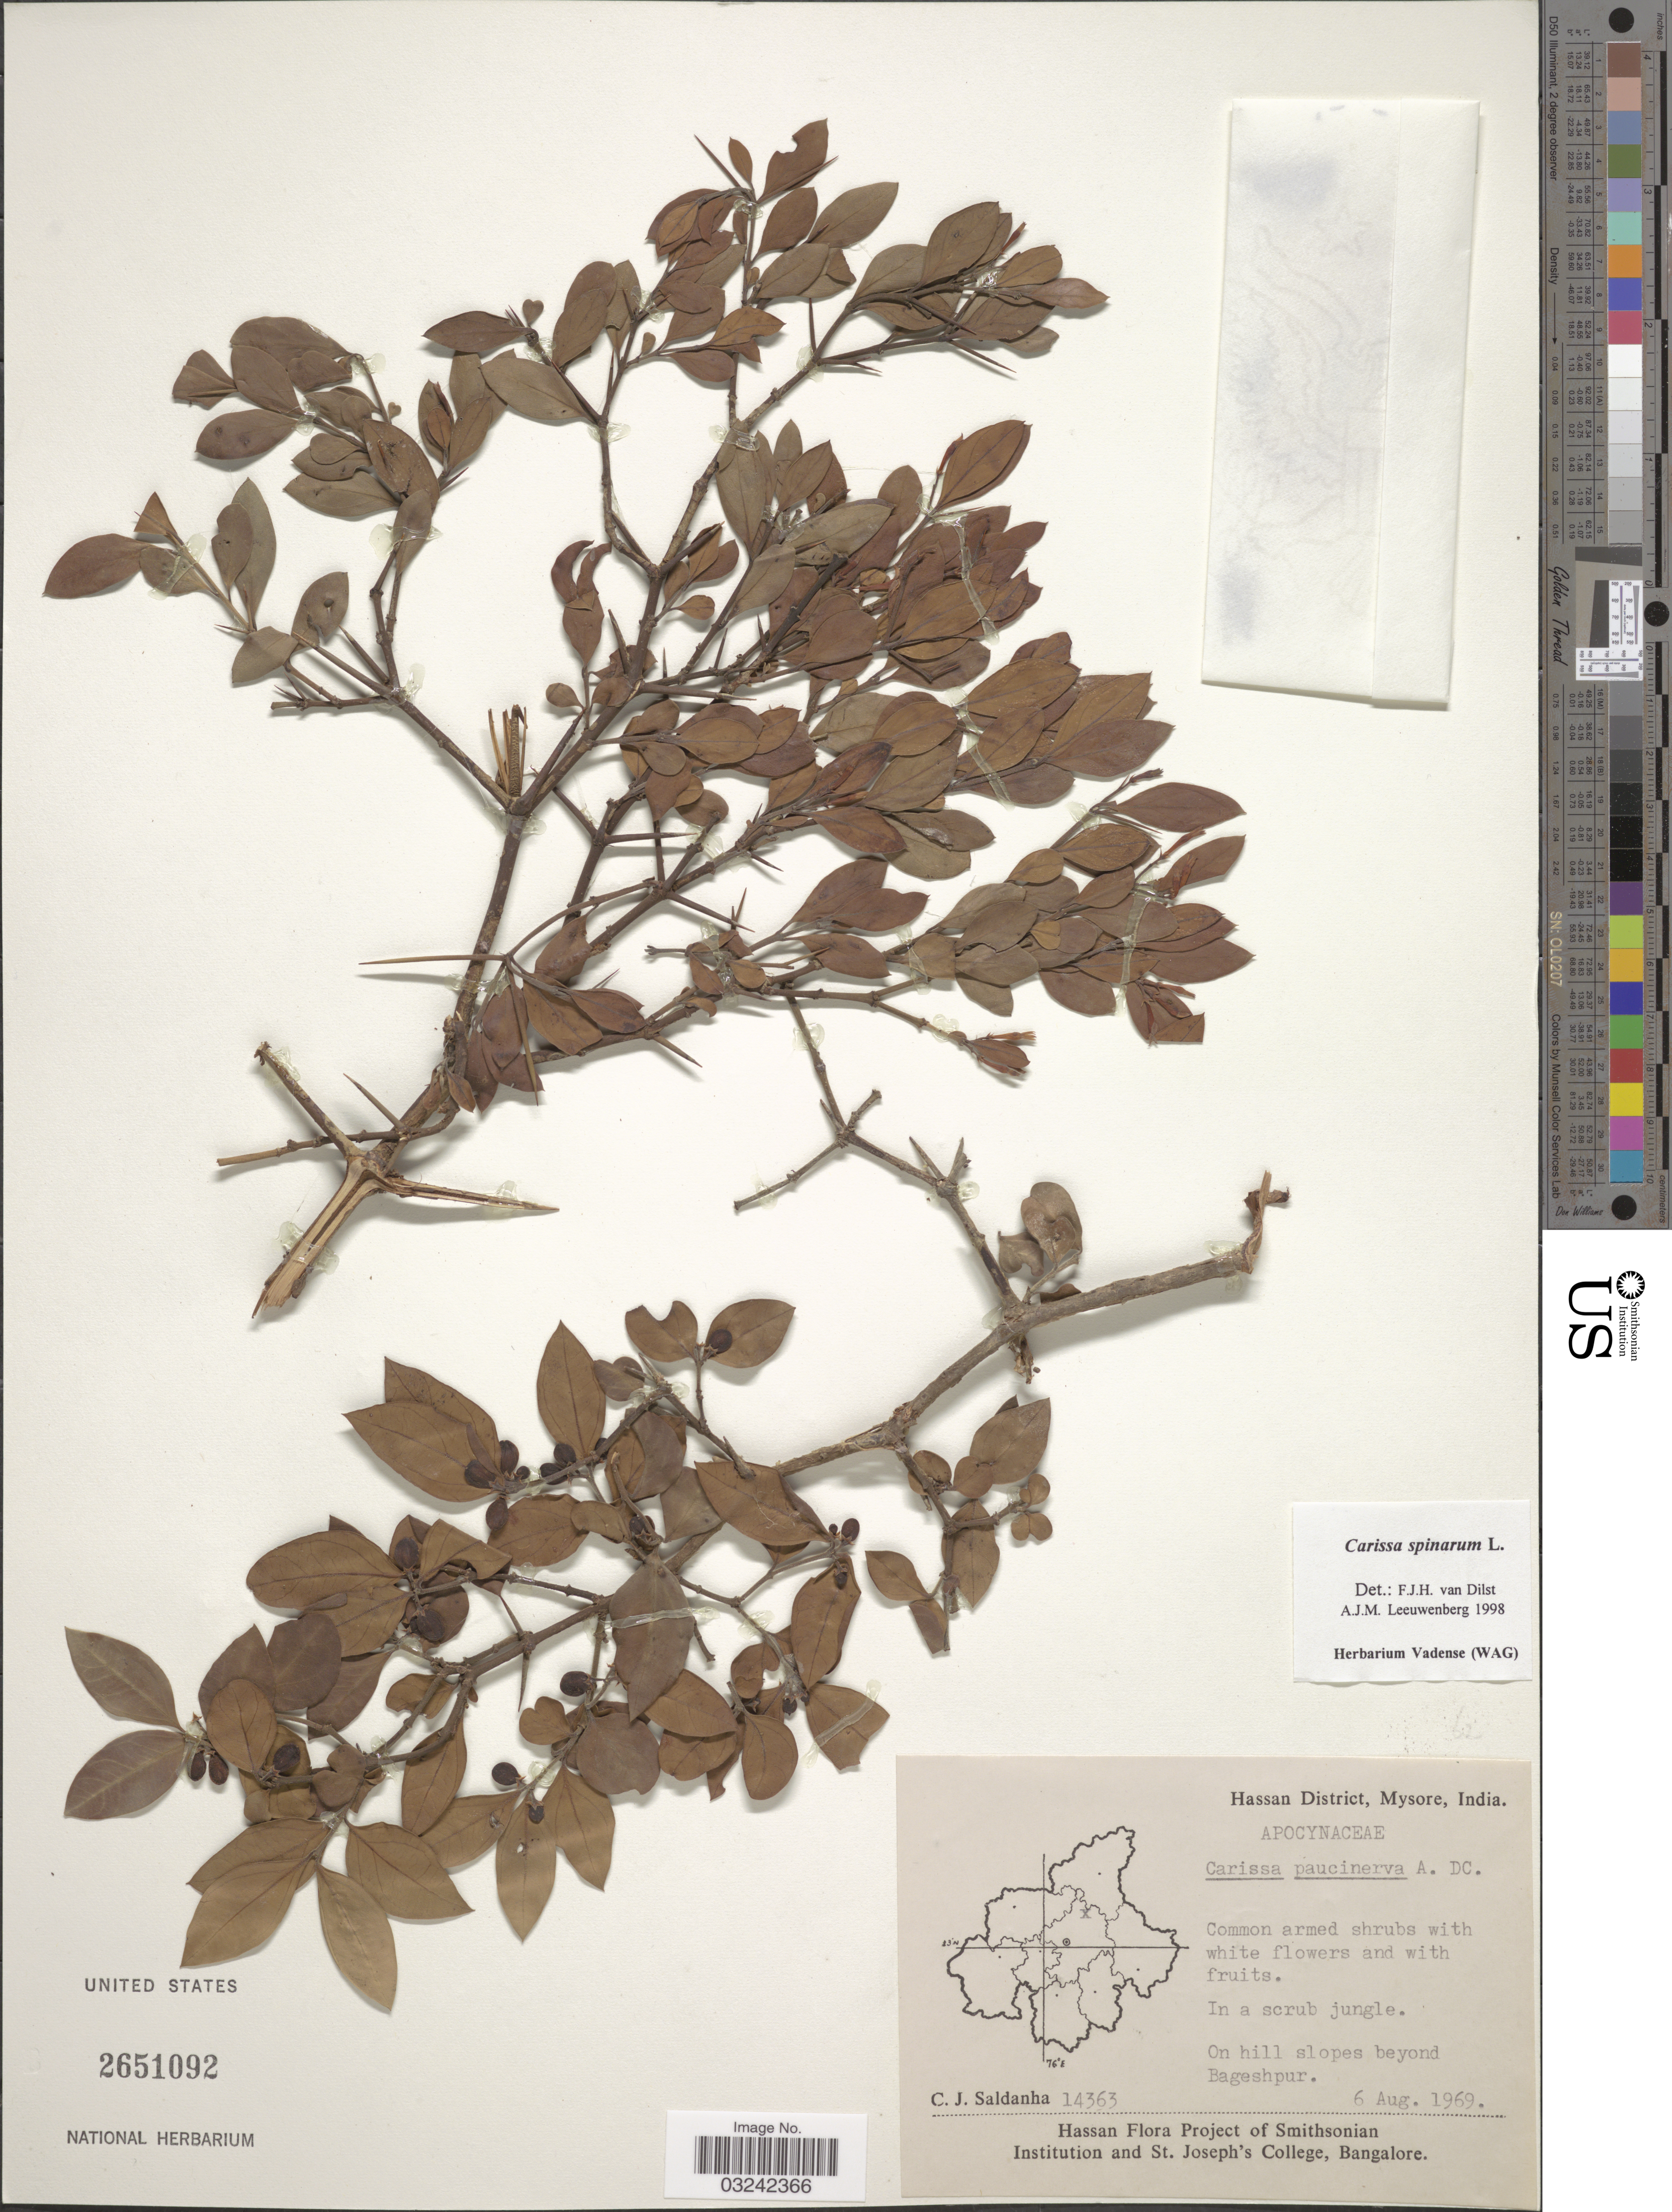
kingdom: Plantae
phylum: Tracheophyta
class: Magnoliopsida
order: Gentianales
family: Apocynaceae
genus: Carissa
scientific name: Carissa spinarum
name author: L.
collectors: C. J. Saldanha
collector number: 14363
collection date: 1969-08-06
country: India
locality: Hassan District, Mysore. On hill slopes beyond Bageshpur.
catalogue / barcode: US 2651092